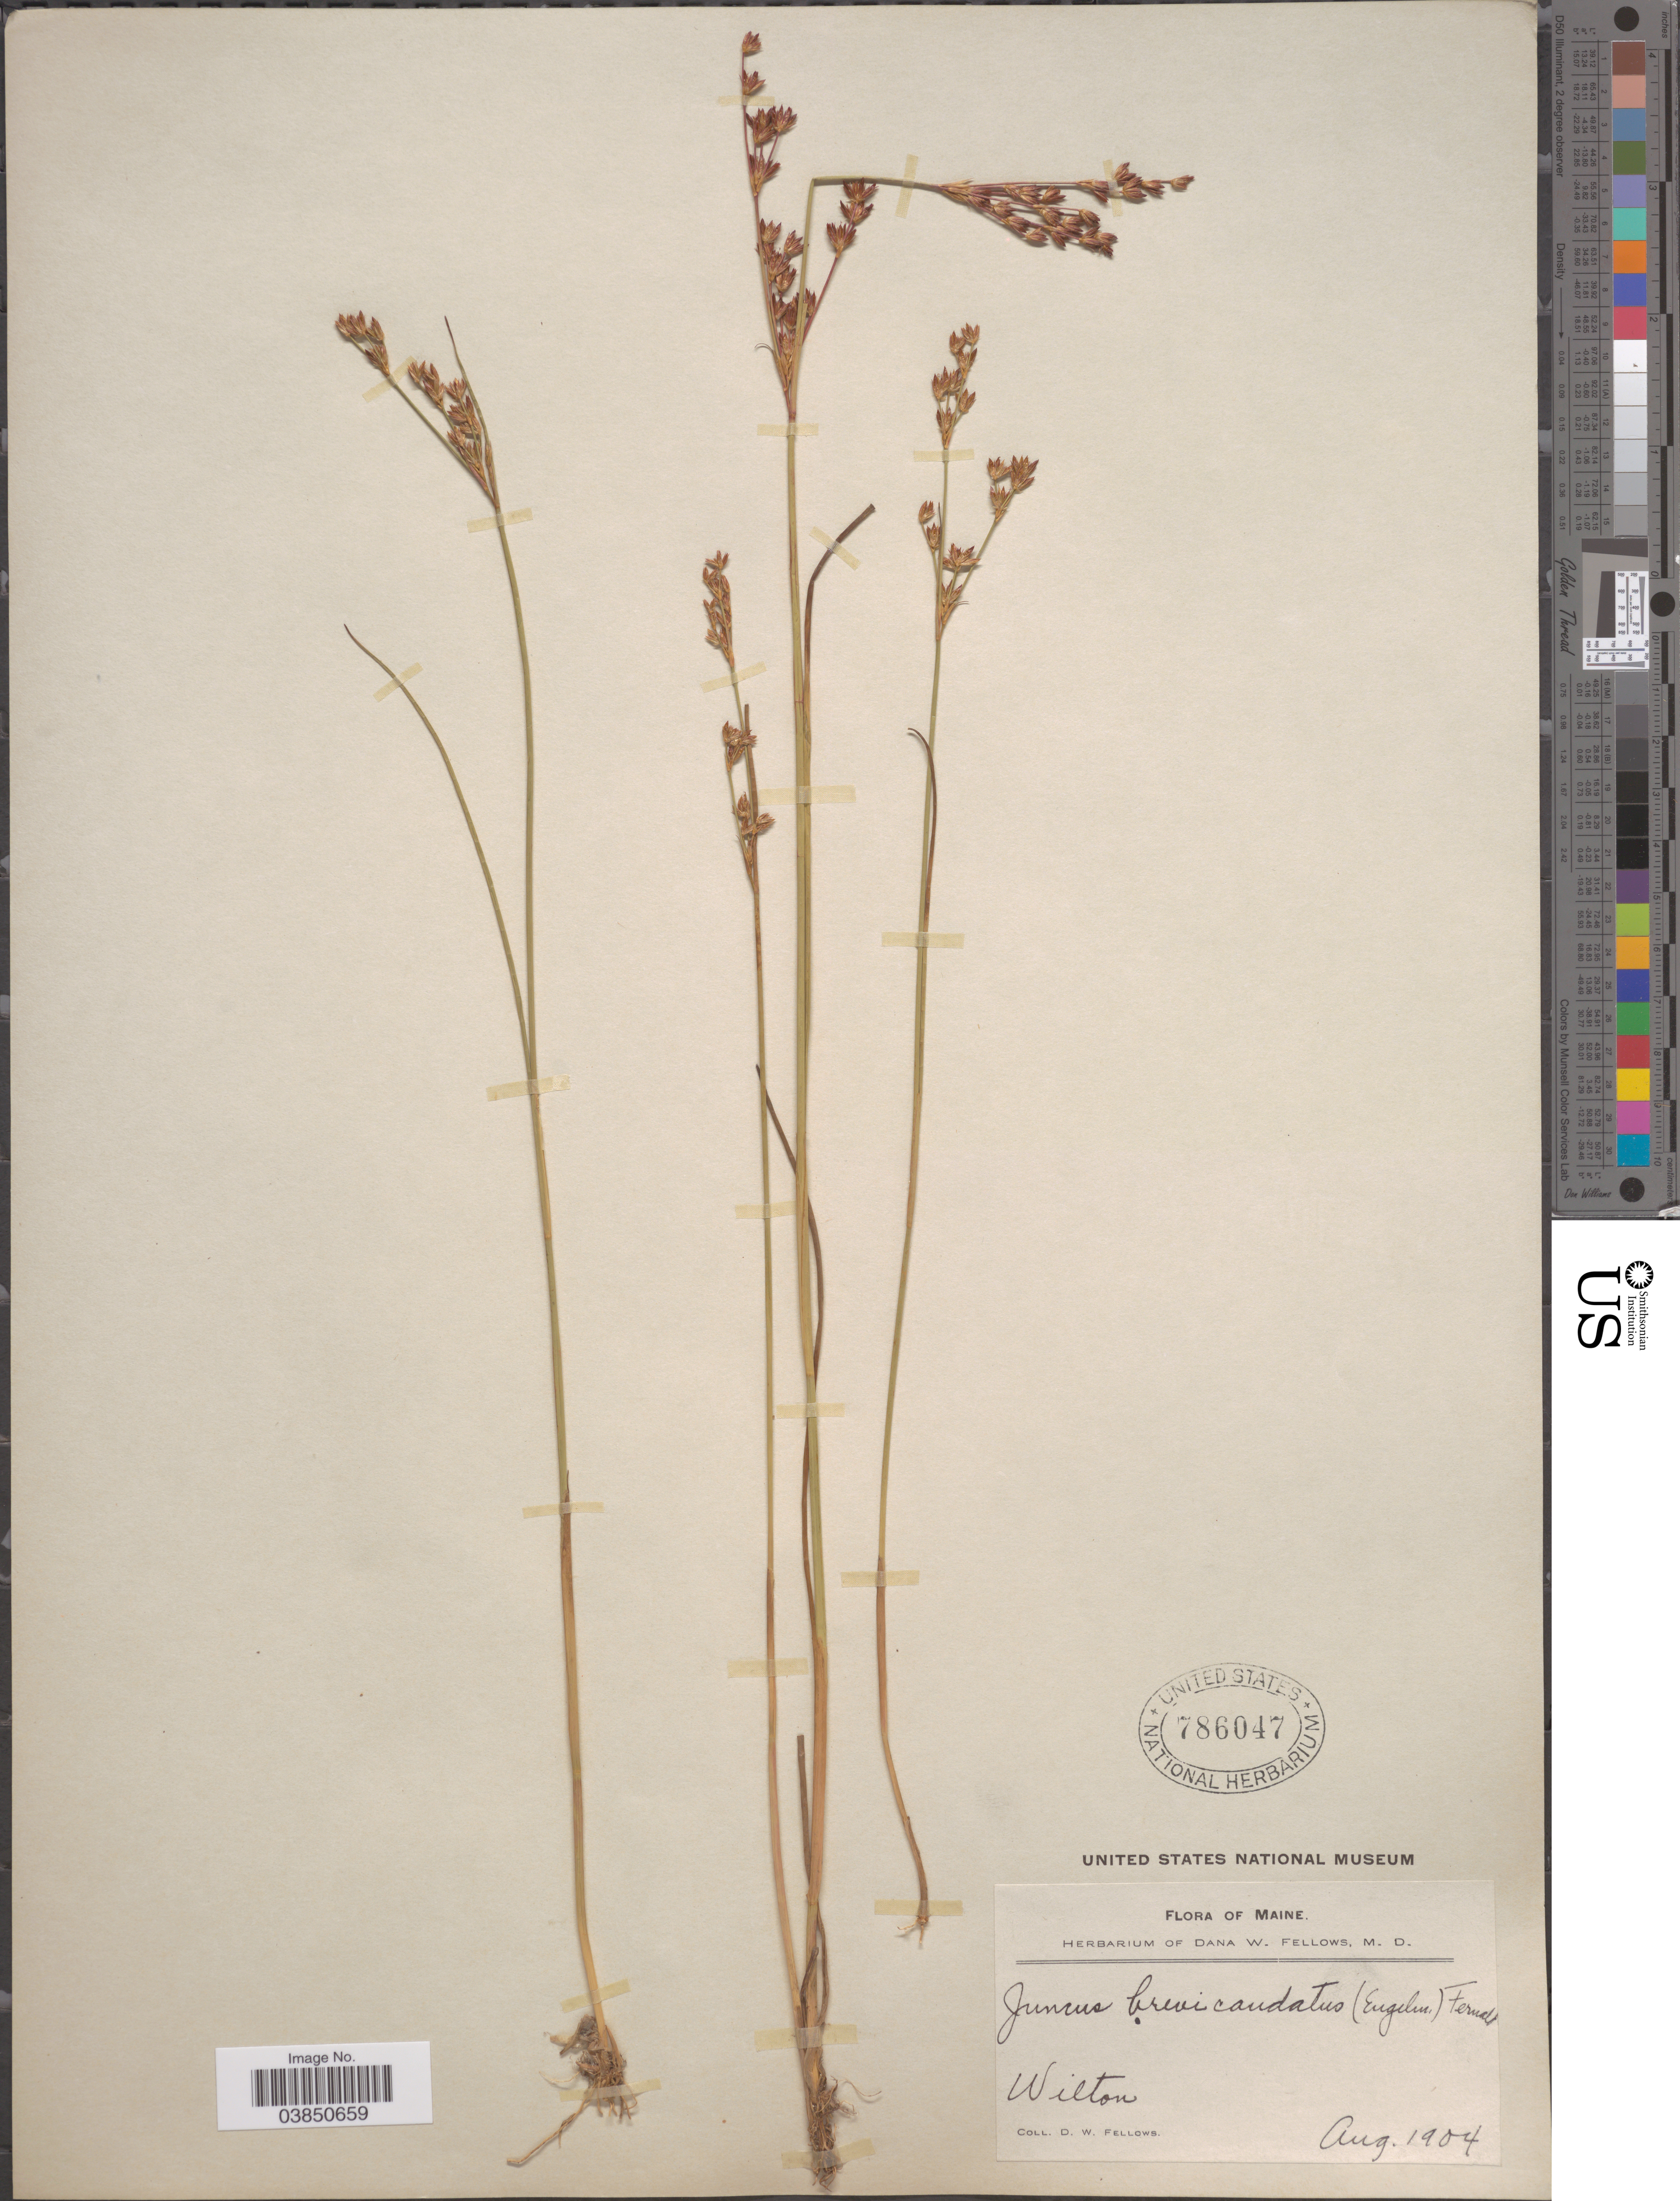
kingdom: Plantae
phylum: Tracheophyta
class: Liliopsida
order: Poales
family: Juncaceae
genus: Juncus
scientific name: Juncus brevicaudatus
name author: (Engelm.) Fernald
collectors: D. W. Fellows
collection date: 1904-08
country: United States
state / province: Maine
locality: Wilton.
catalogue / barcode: US 786047